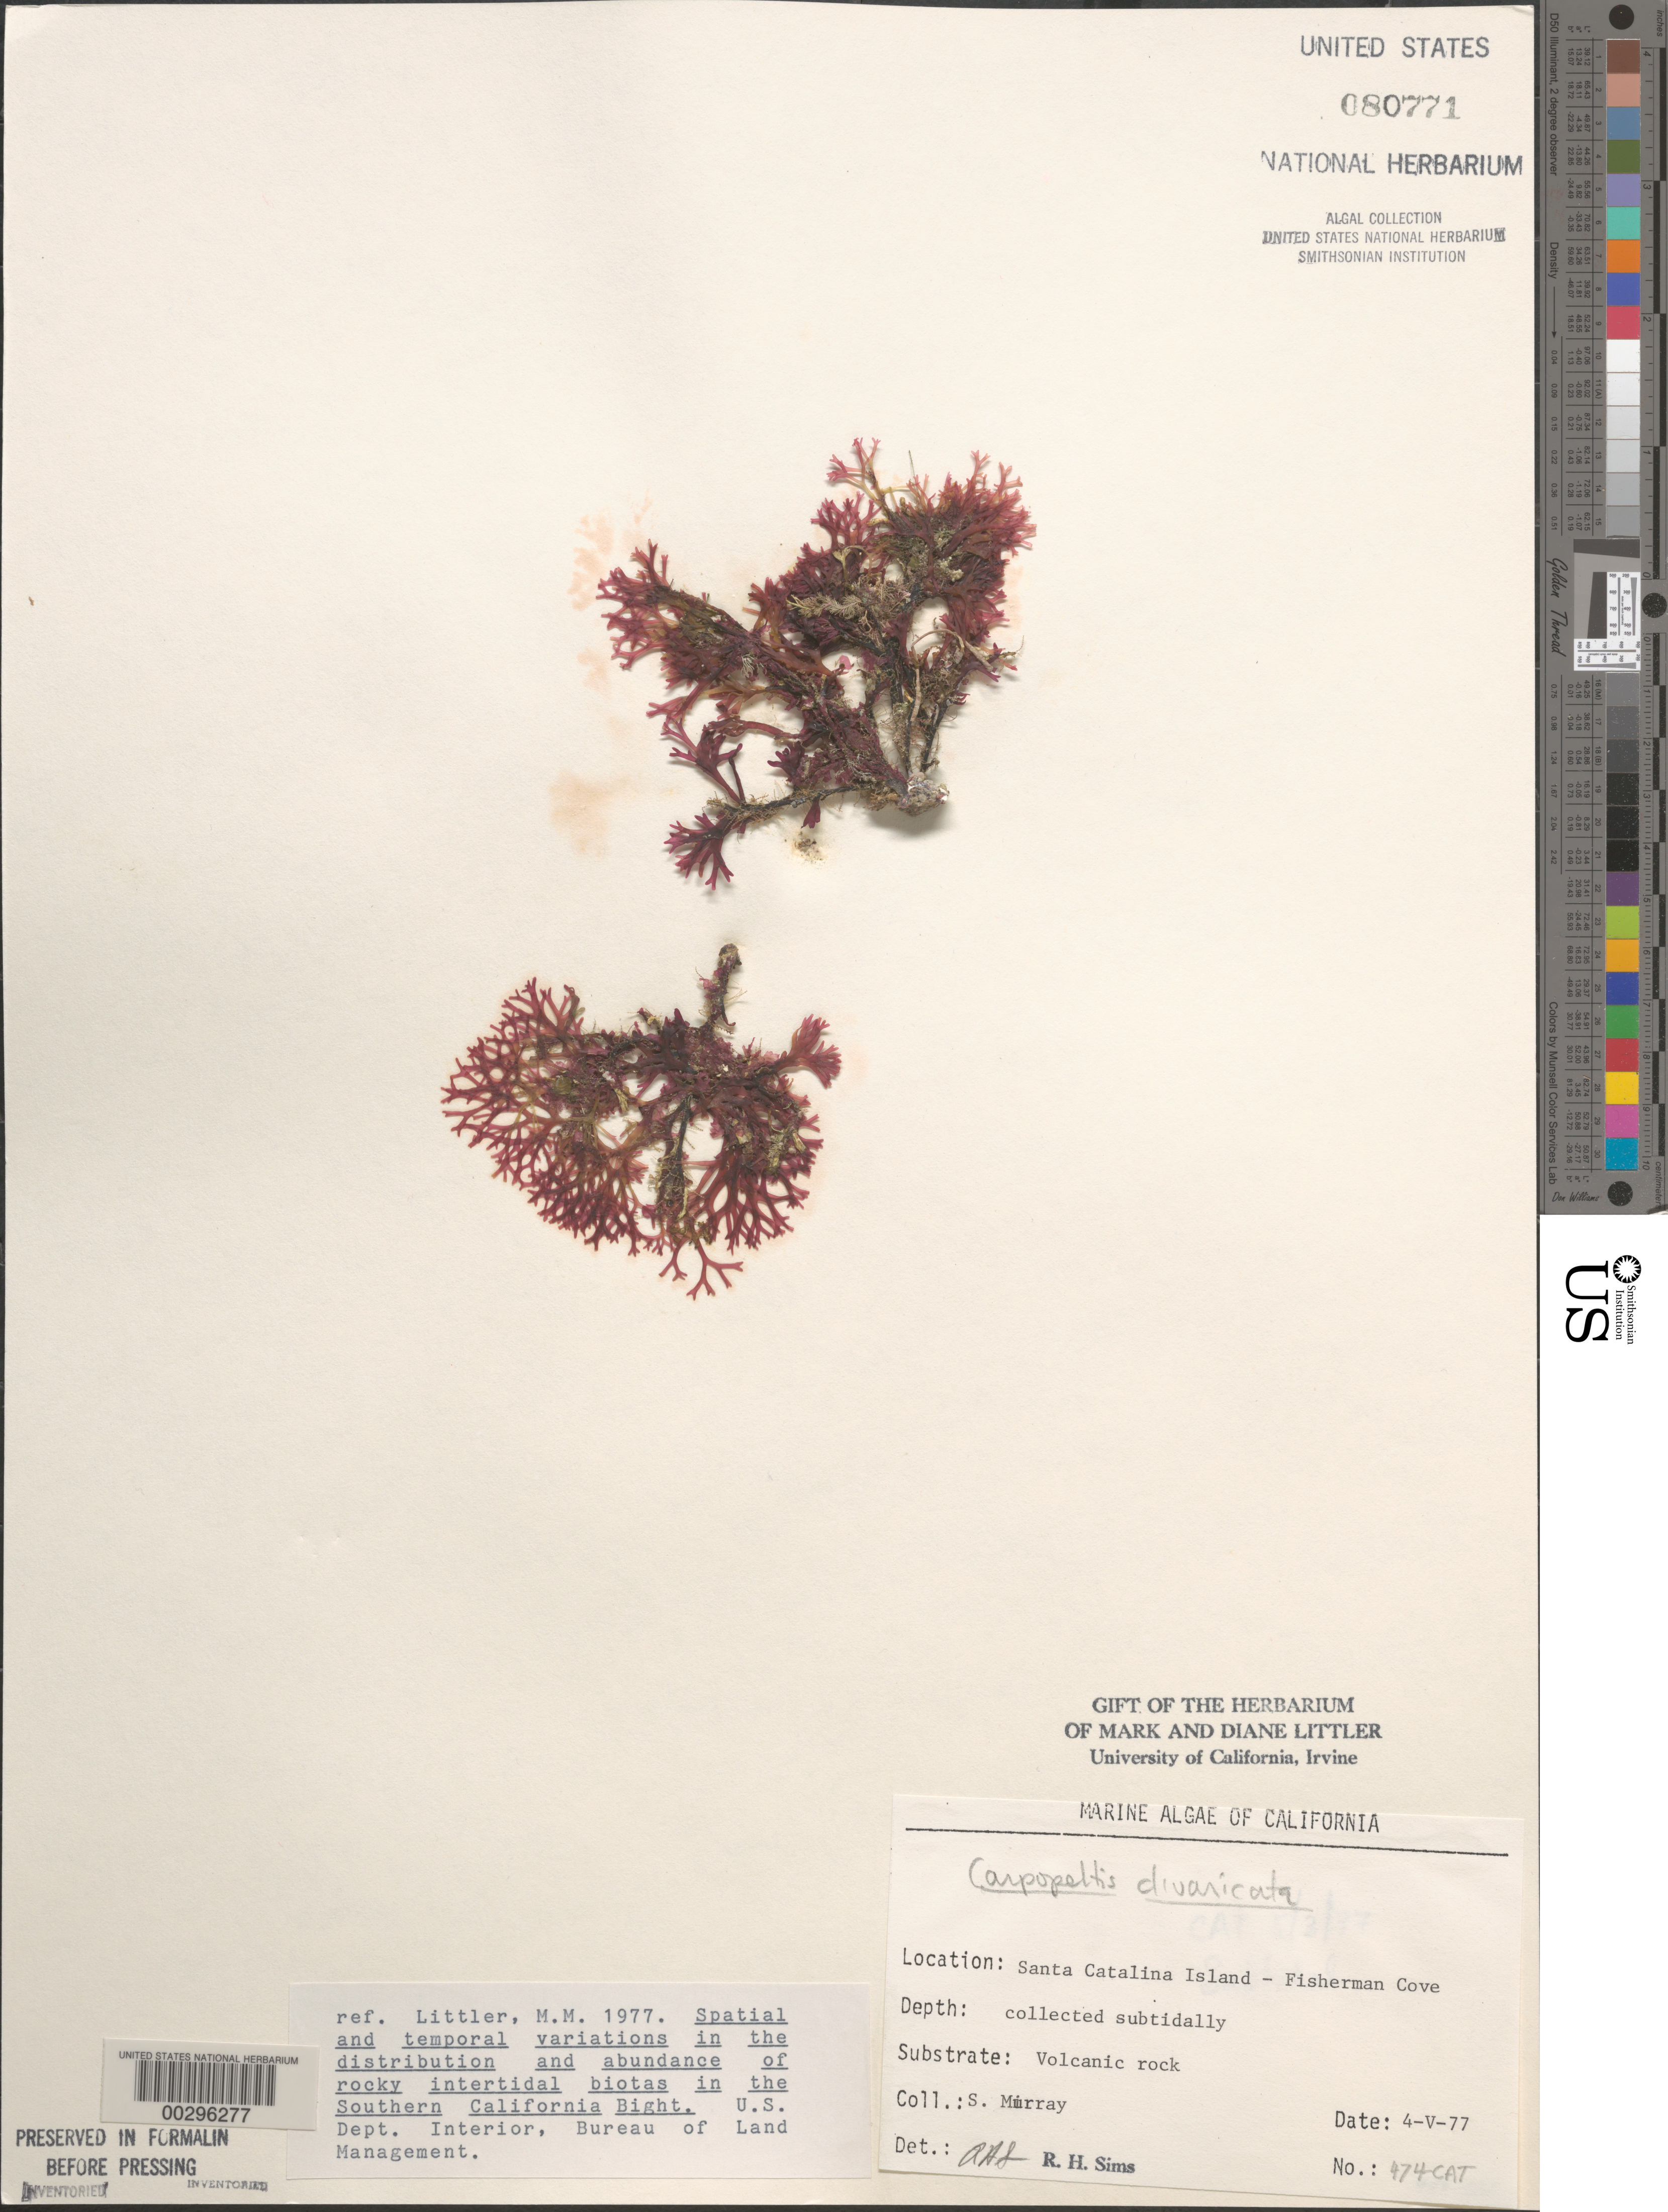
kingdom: Plantae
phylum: Rhodophyta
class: Florideophyceae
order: Halymeniales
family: Halymeniaceae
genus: Grateloupia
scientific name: Grateloupia chiangii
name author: S. Kawaguchi & H.W. Wang in H.W. Wang et al.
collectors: S. N. Murray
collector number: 474-cat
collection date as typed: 04 May 1977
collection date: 1977-05-04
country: United States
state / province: California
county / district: Los Angeles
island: Santa Catalina Island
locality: Fishermen Cove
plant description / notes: BLM-SOCALBIGHT Rocky Intertidal Survey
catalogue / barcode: US 80771